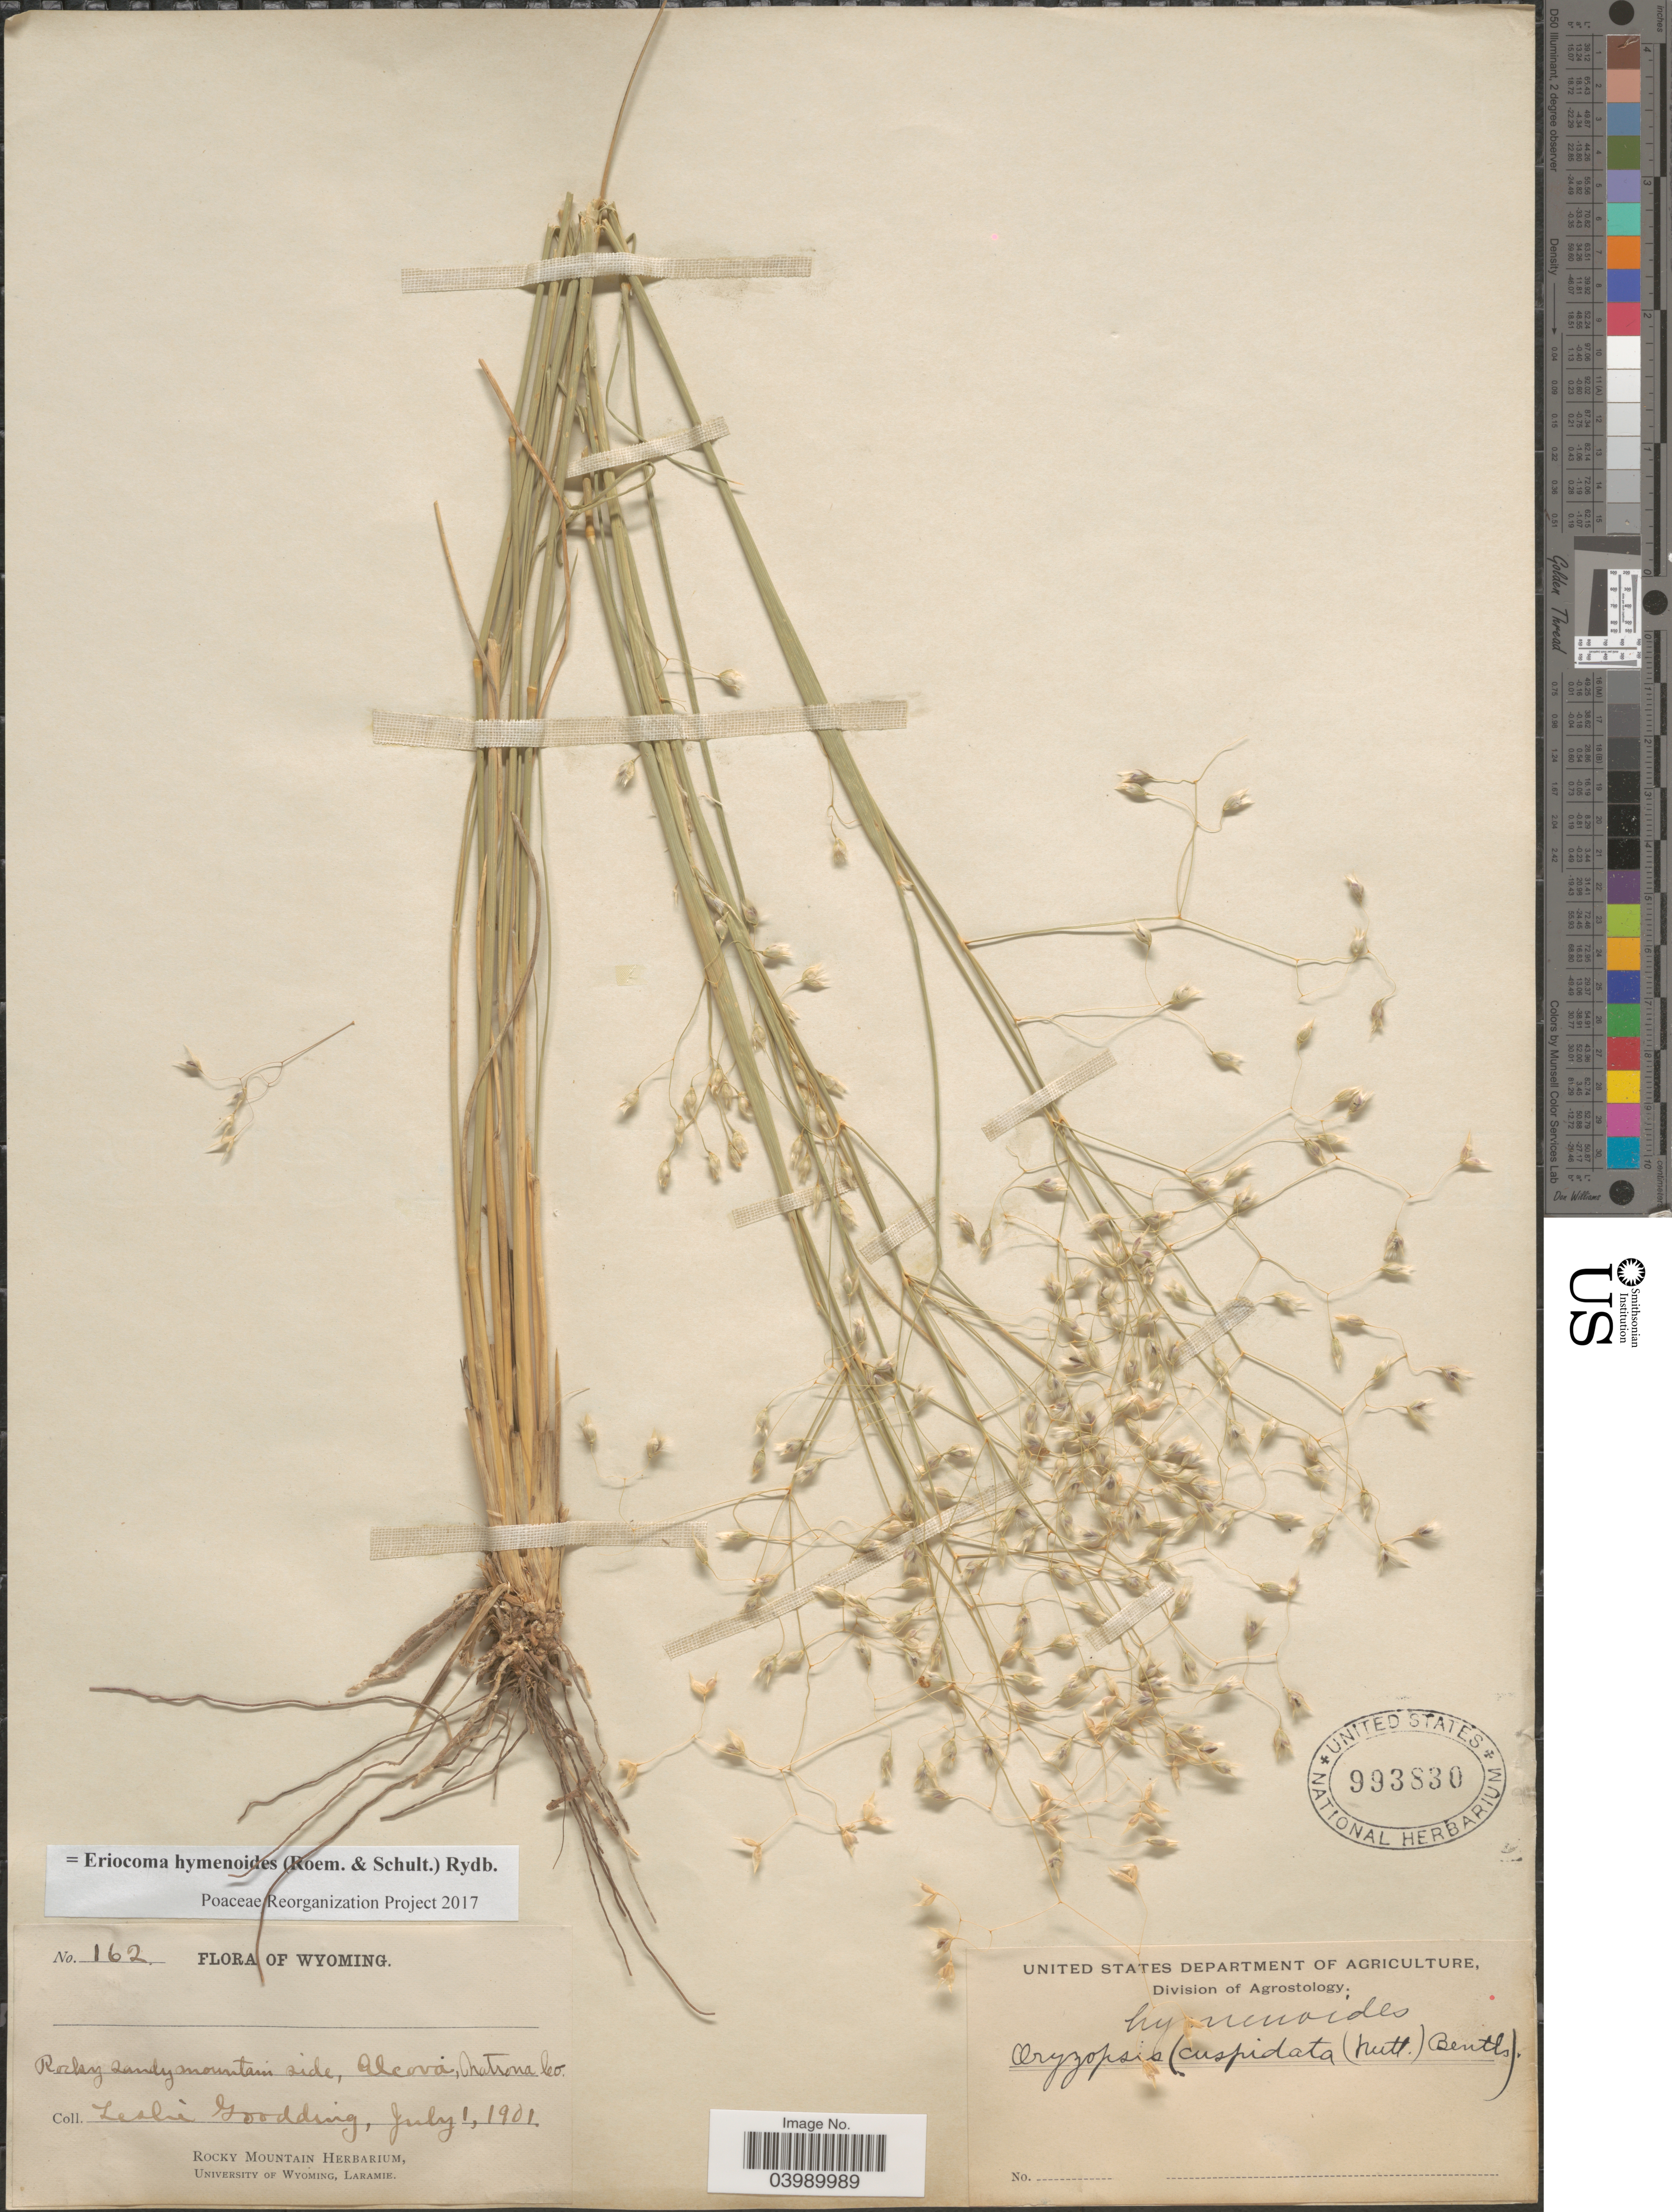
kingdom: Plantae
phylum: Tracheophyta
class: Liliopsida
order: Poales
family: Poaceae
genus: Eriocoma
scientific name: Eriocoma hymenoides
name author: (Roem. & Schult.) Rydb.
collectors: L. N. Goodding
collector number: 162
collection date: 1901-07-01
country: United States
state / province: Wyoming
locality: Alcova, Natrona Co.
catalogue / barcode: US 993830